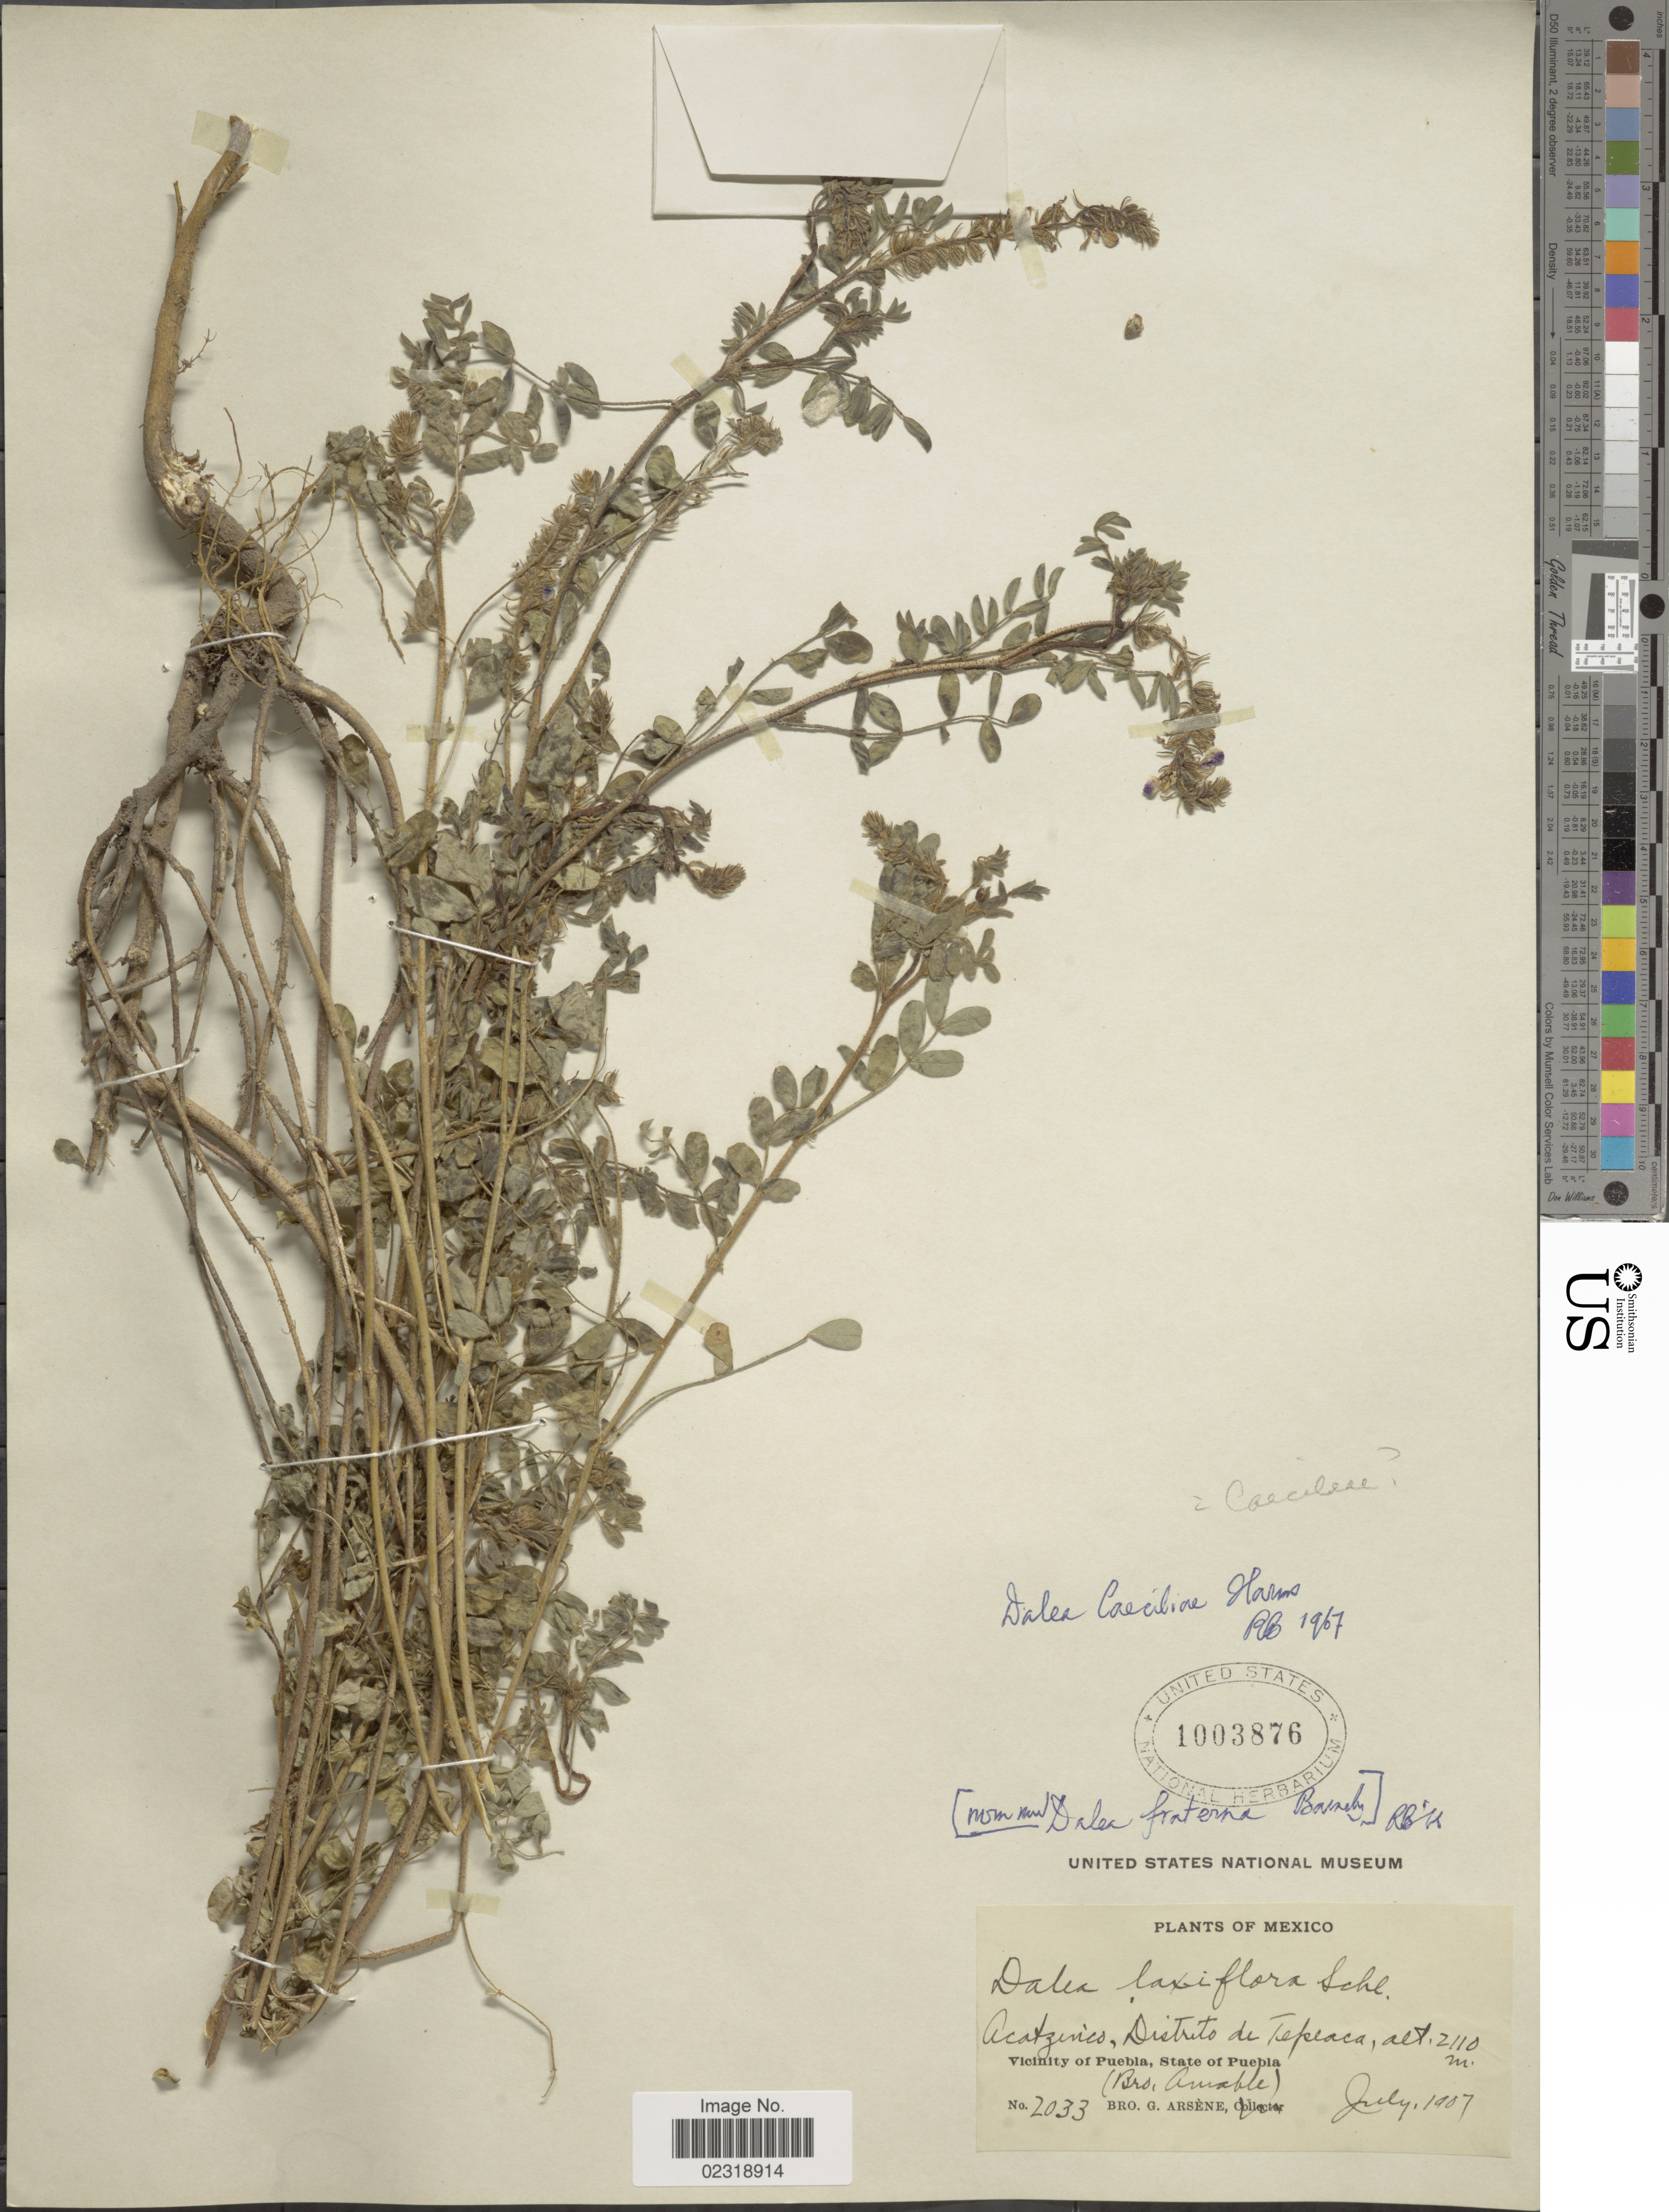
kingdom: Plantae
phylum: Tracheophyta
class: Magnoliopsida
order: Fabales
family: Fabaceae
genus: Dalea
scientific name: Dalea caeciliae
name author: Harms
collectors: B. Amable & Bro. G. Arsène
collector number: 2033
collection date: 1907-07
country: Mexico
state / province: Puebla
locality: Acatzinco, Distrito de Tepeaca, vicinity of Puebla.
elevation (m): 2110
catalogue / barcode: US 1003876